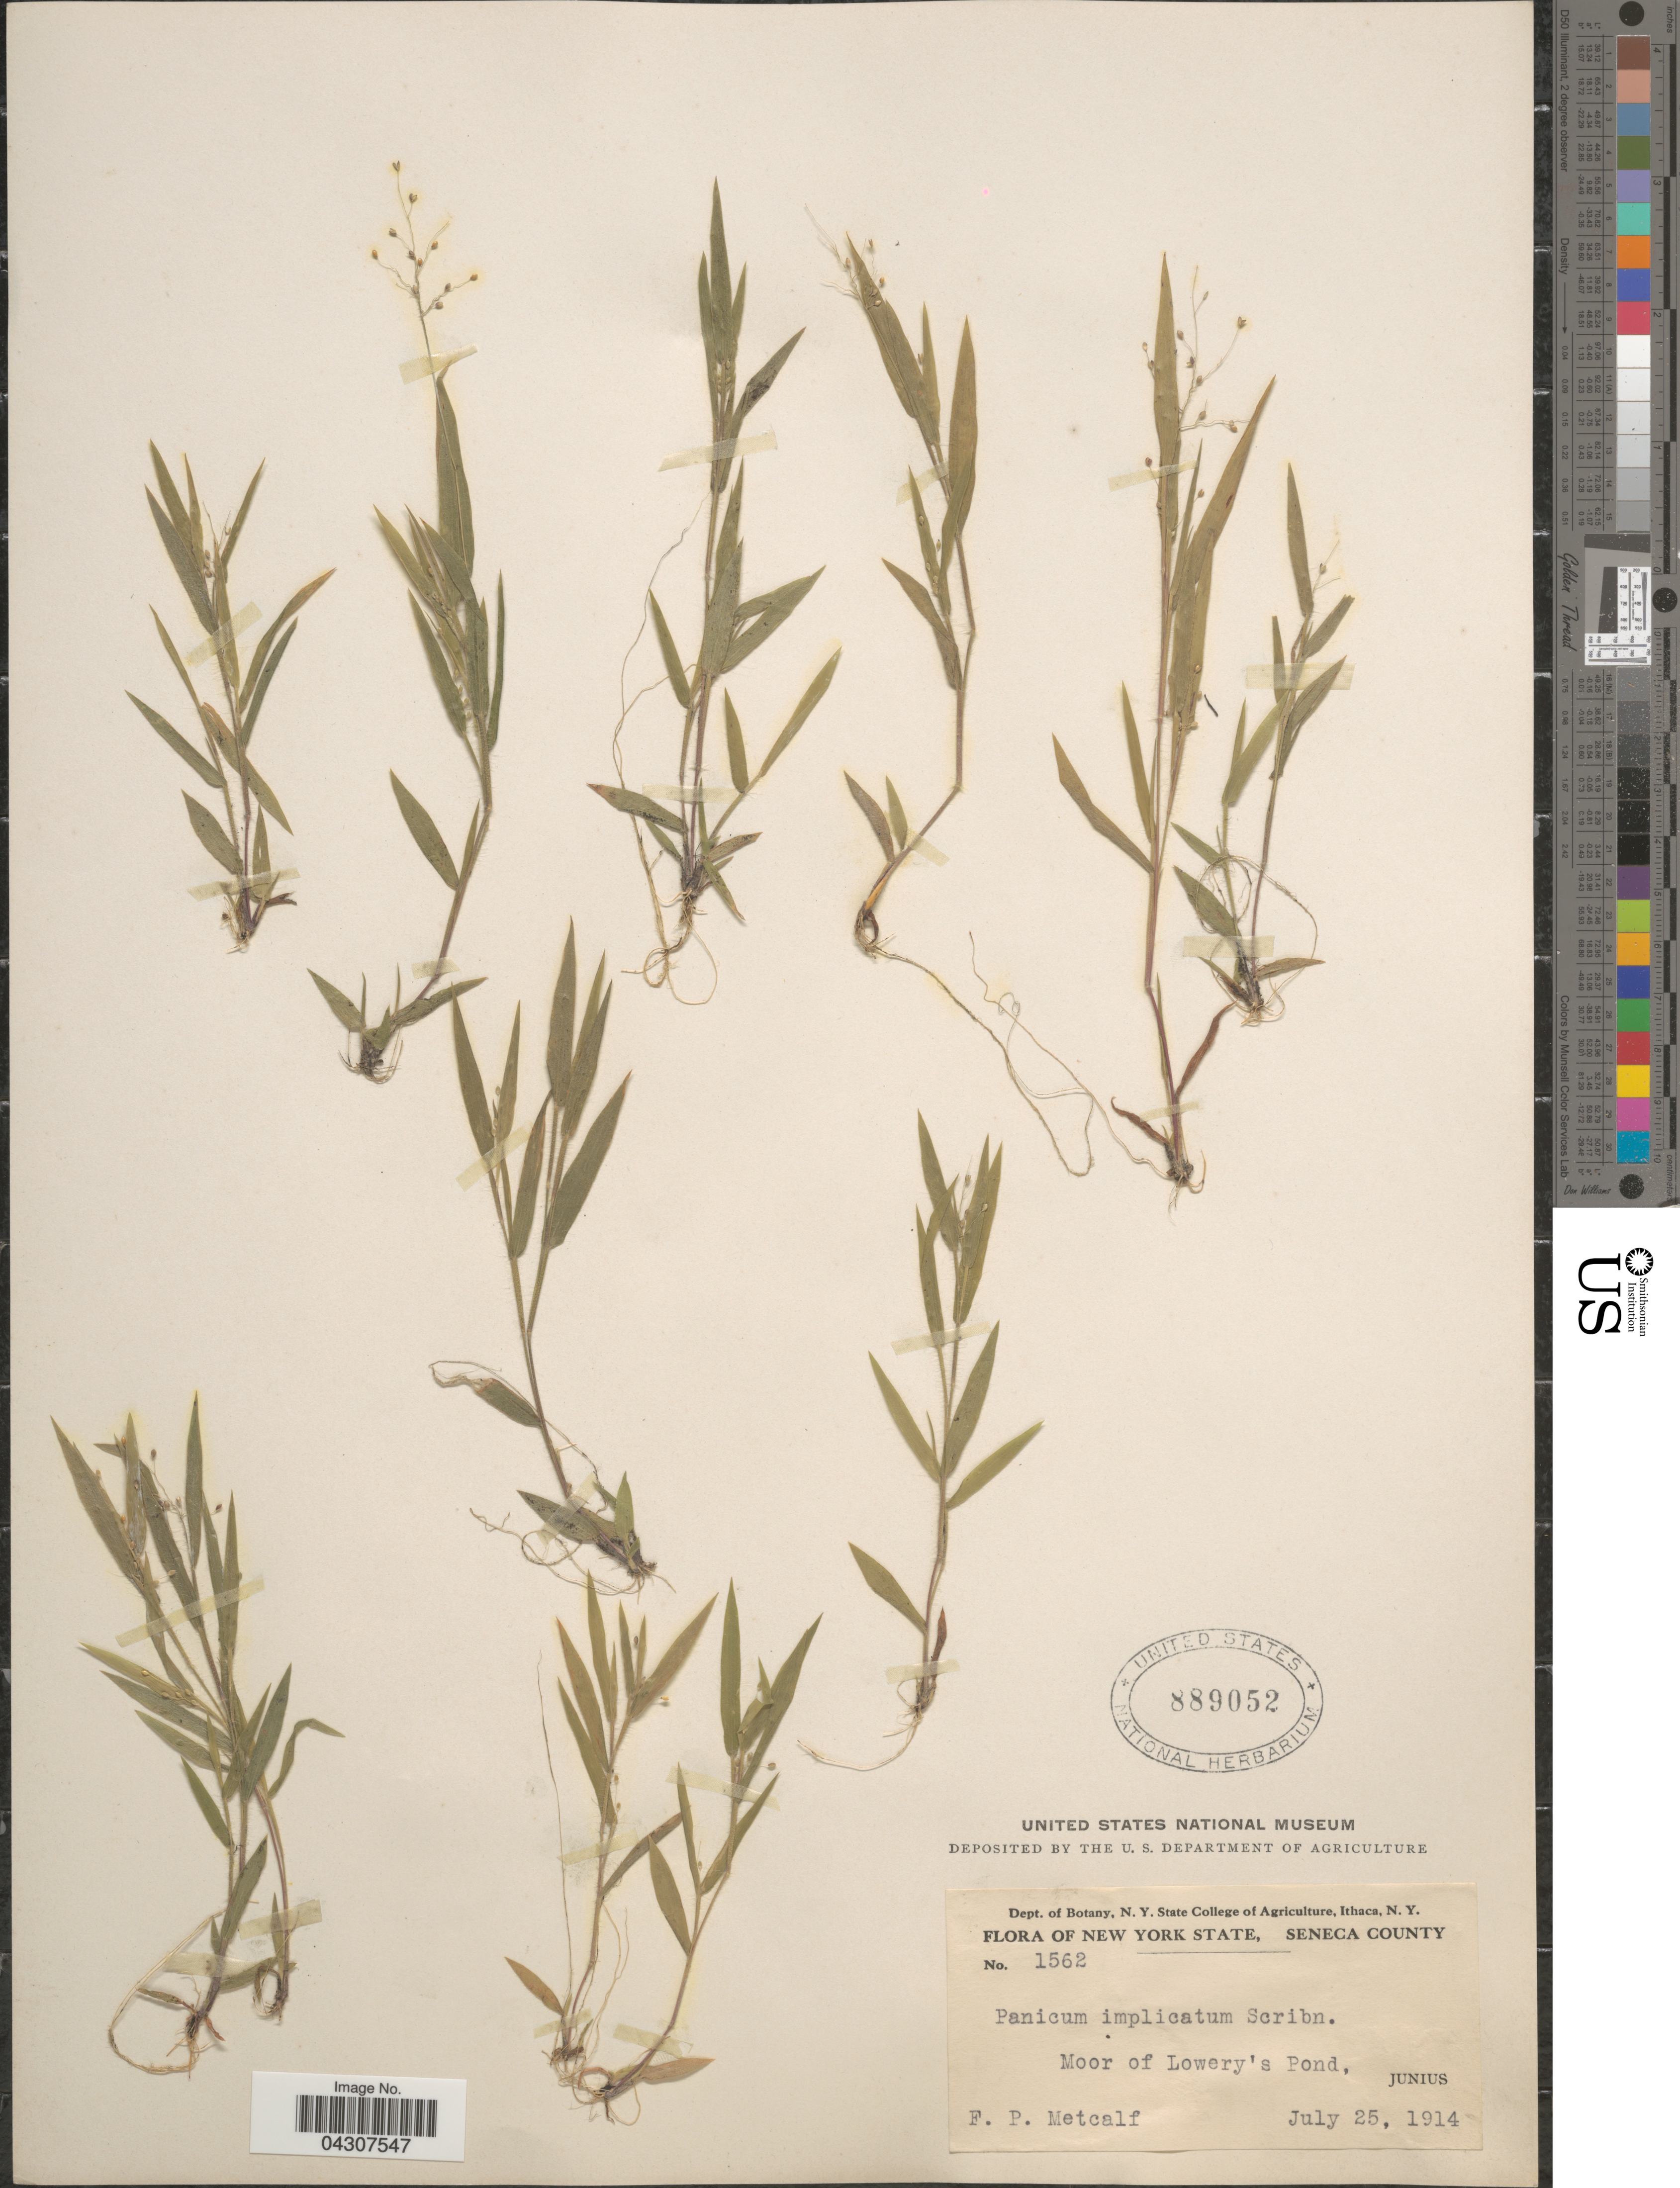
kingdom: Plantae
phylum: Tracheophyta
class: Liliopsida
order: Poales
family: Poaceae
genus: Dichanthelium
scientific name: Dichanthelium acuminatum var. acuminatum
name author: (Sw.) Gould & C.A. Clark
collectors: F. Metcalf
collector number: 1562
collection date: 1914-07-25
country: United States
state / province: New York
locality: New York State, Seneca County. Moor of Lowery's Pond, Junius.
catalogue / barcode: US 889052